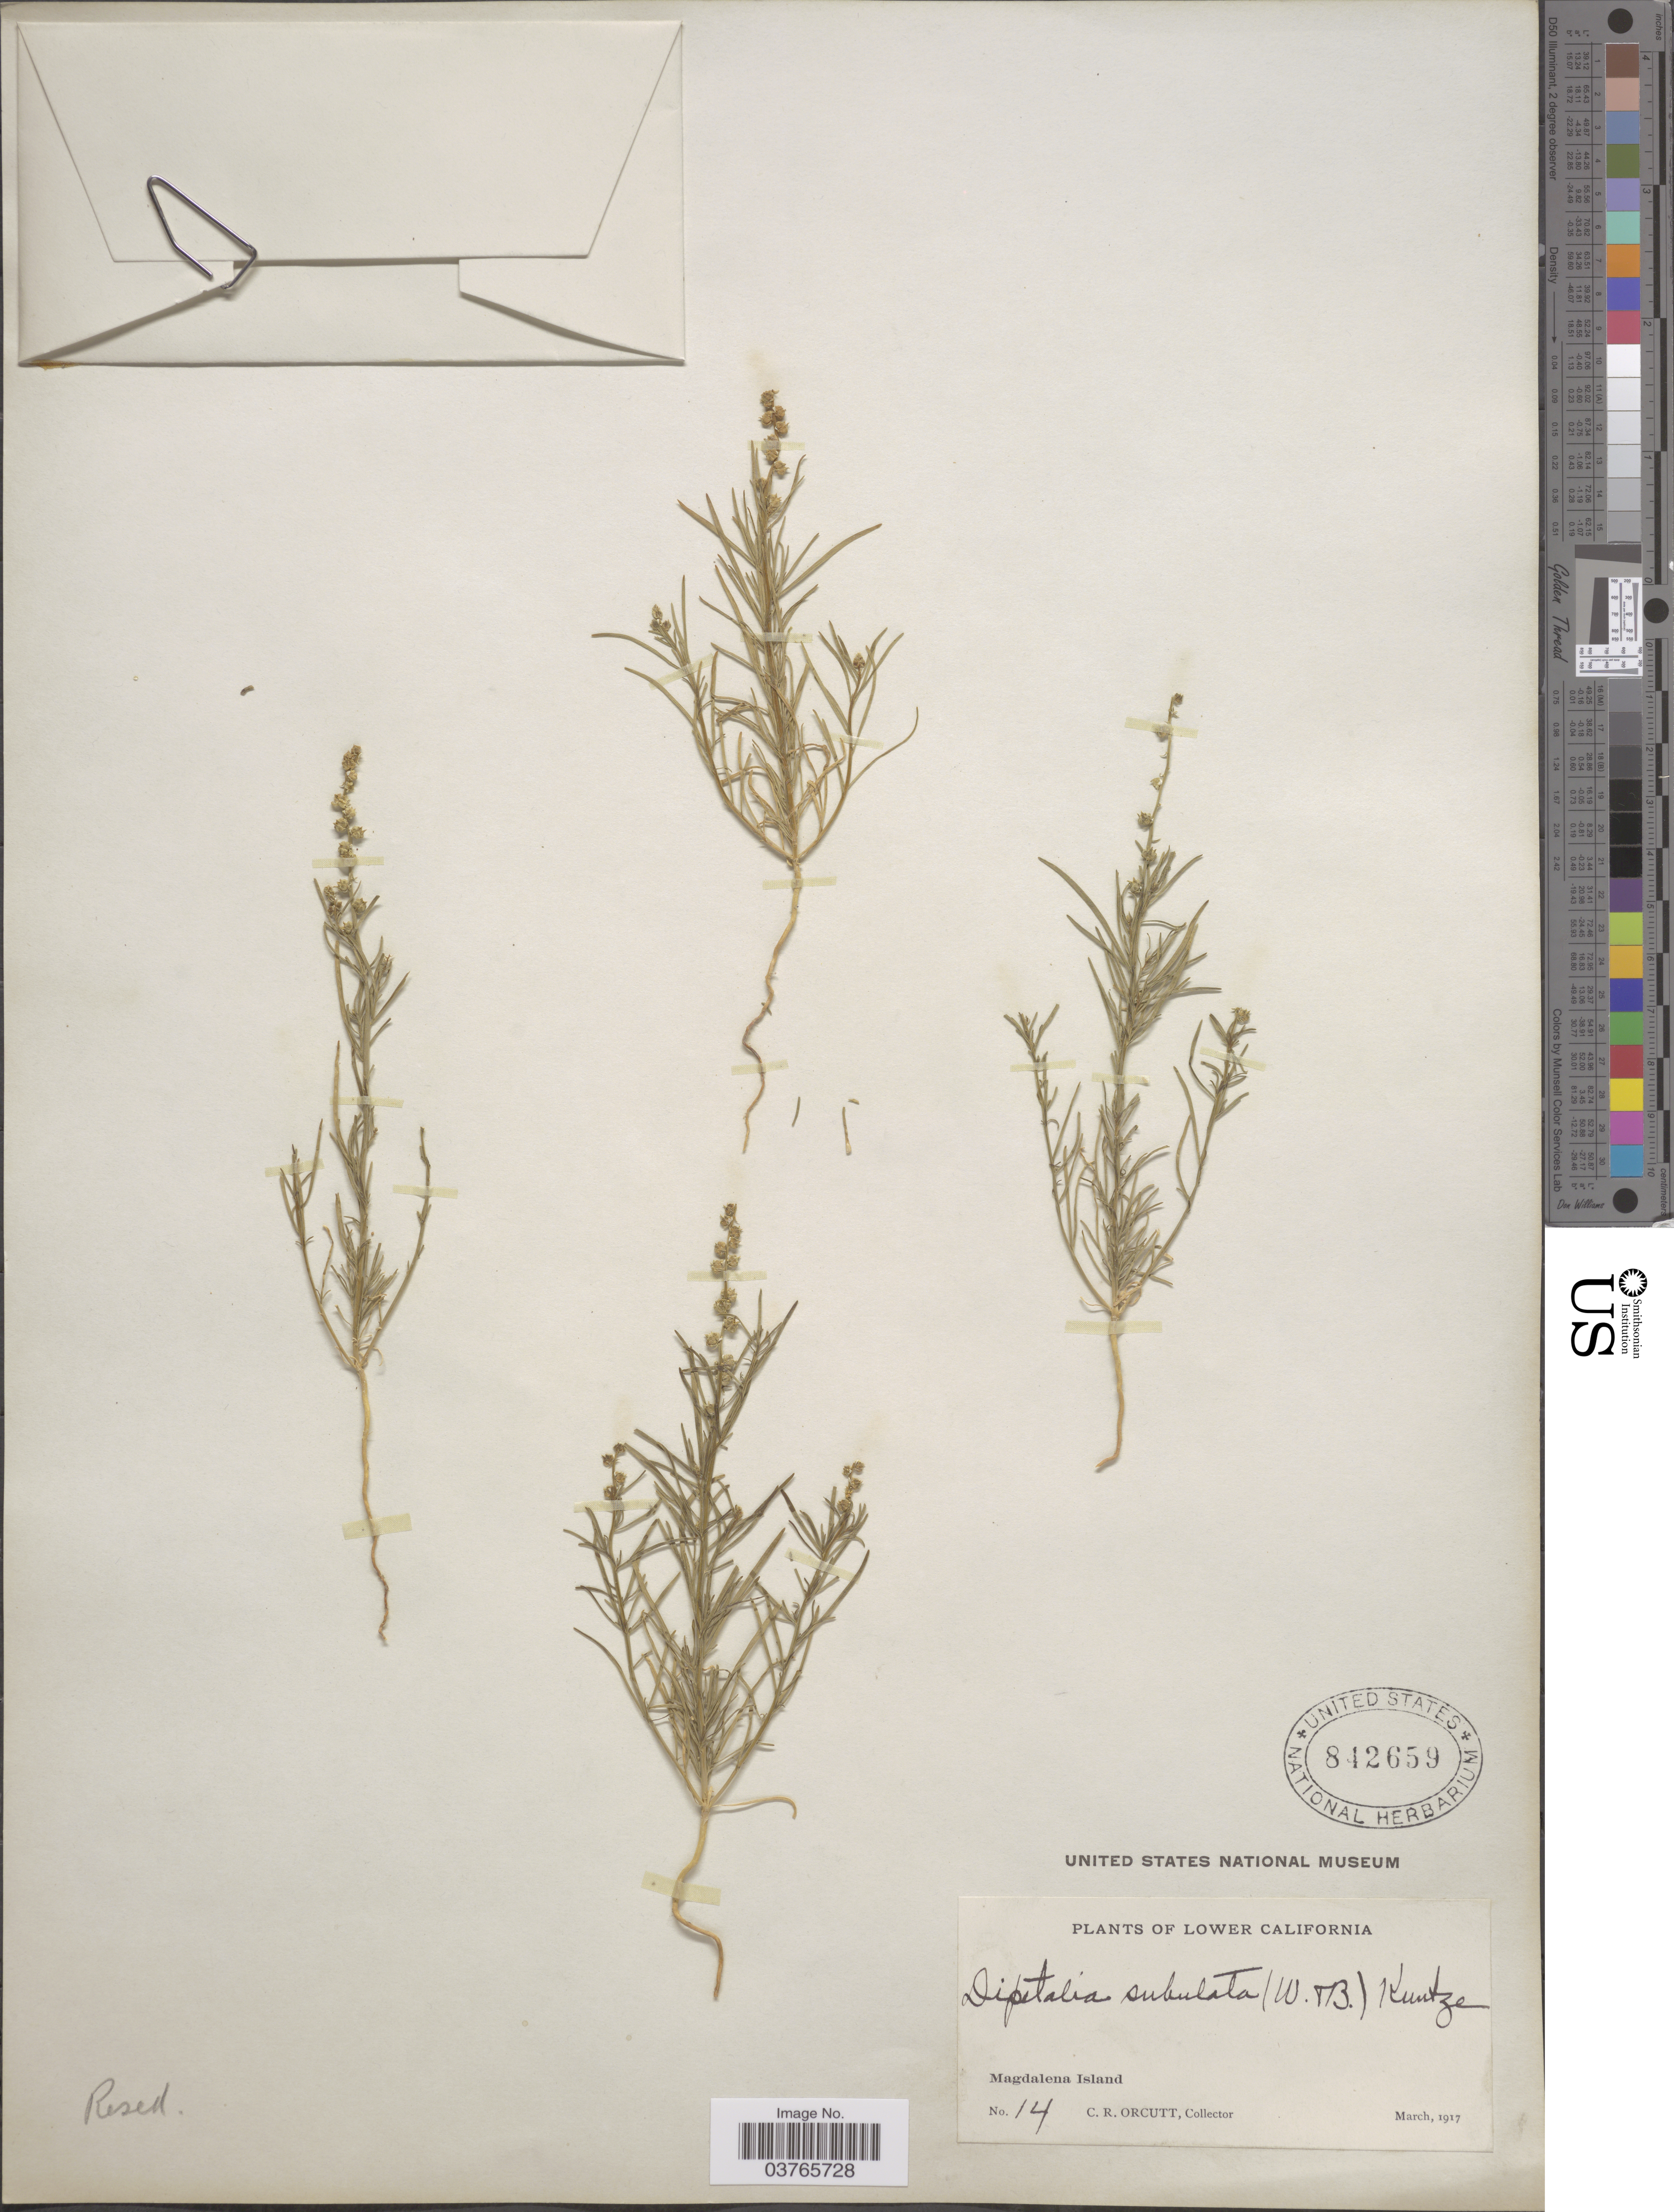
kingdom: Plantae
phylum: Tracheophyta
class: Magnoliopsida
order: Brassicales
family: Resedaceae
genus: Oligomeris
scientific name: Oligomeris subulata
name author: Webb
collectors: C. R. Orcutt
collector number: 14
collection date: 1917-03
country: Mexico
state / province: Baja California Sur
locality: Lower California. Magdalena Island.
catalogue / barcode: US 842659